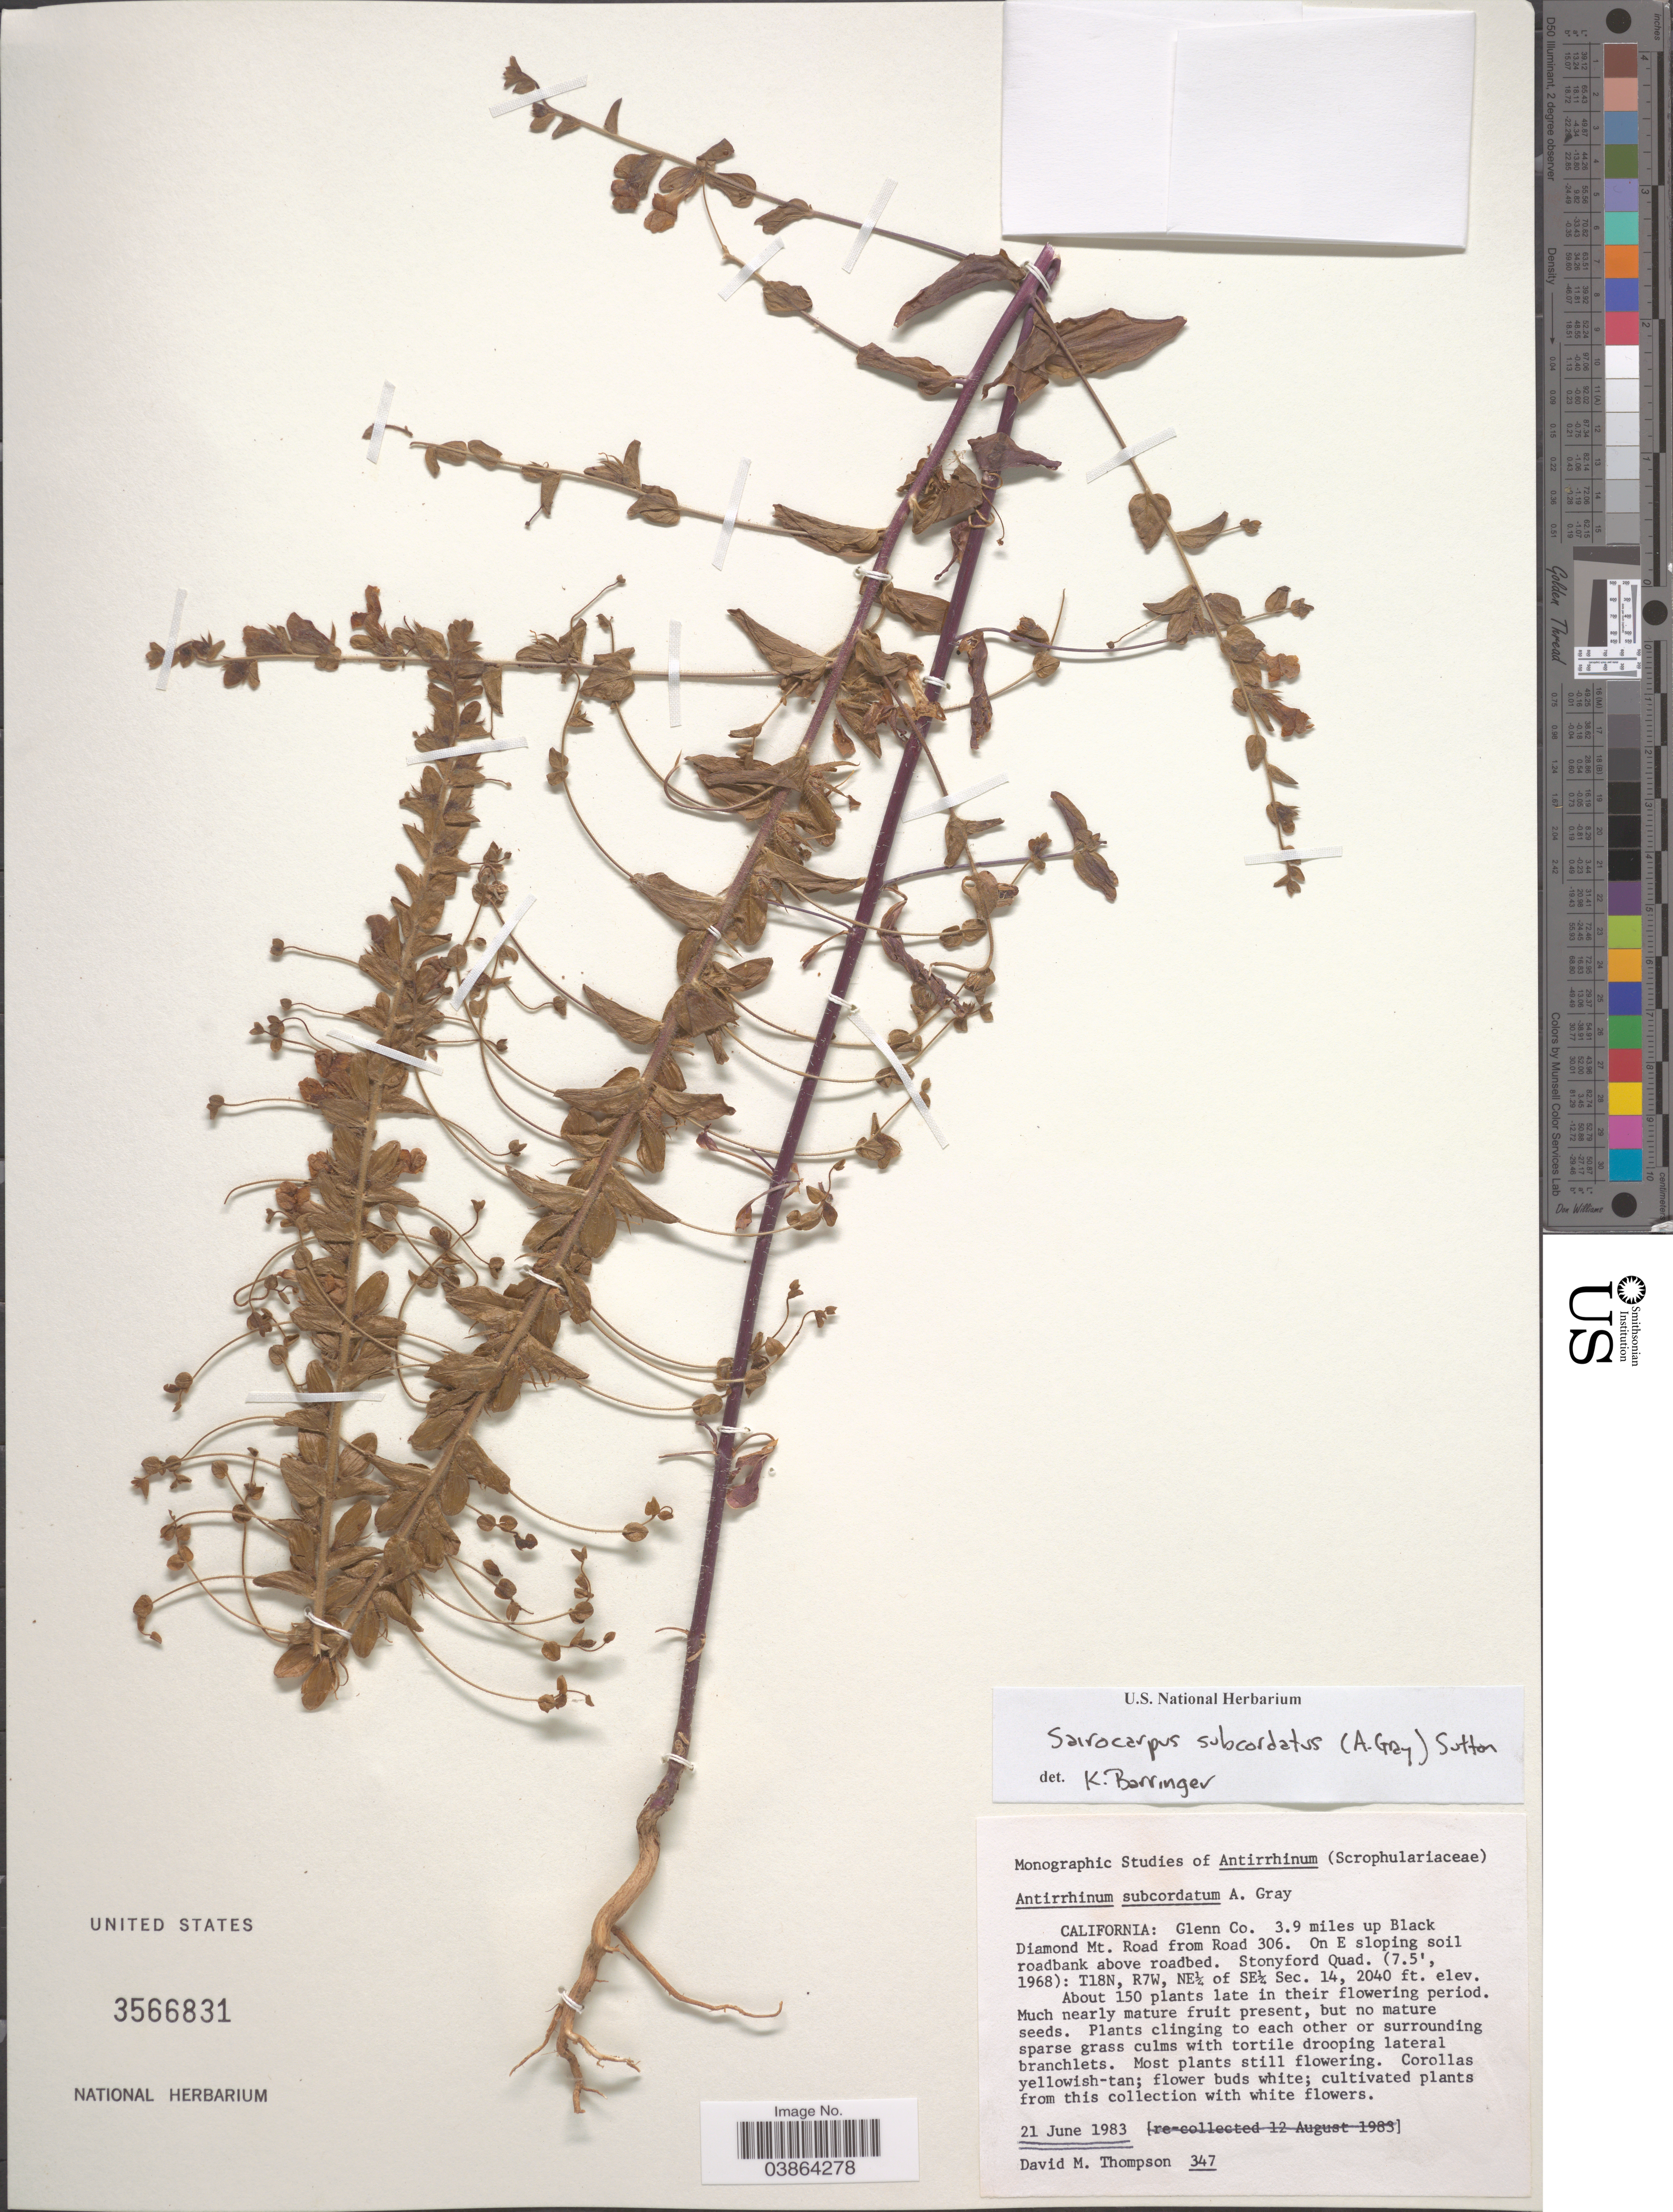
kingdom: Plantae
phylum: Tracheophyta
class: Magnoliopsida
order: Lamiales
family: Plantaginaceae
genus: Sairocarpus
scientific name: Sairocarpus subcordatus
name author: (A. Gray) D.A. Sutton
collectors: D. M. Thompson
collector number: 347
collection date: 1983-06-21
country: United States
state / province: California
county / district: Glenn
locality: Glenn Co. 3.9 miles up Black Diamond Mt. Road from Road 306. On E slopin soil roadbank above roadbed. Stonyford Quad. (7.5', 1968): T18N, R7W, NE¼ of Sec. 14.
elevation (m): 622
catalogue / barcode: US 3566831